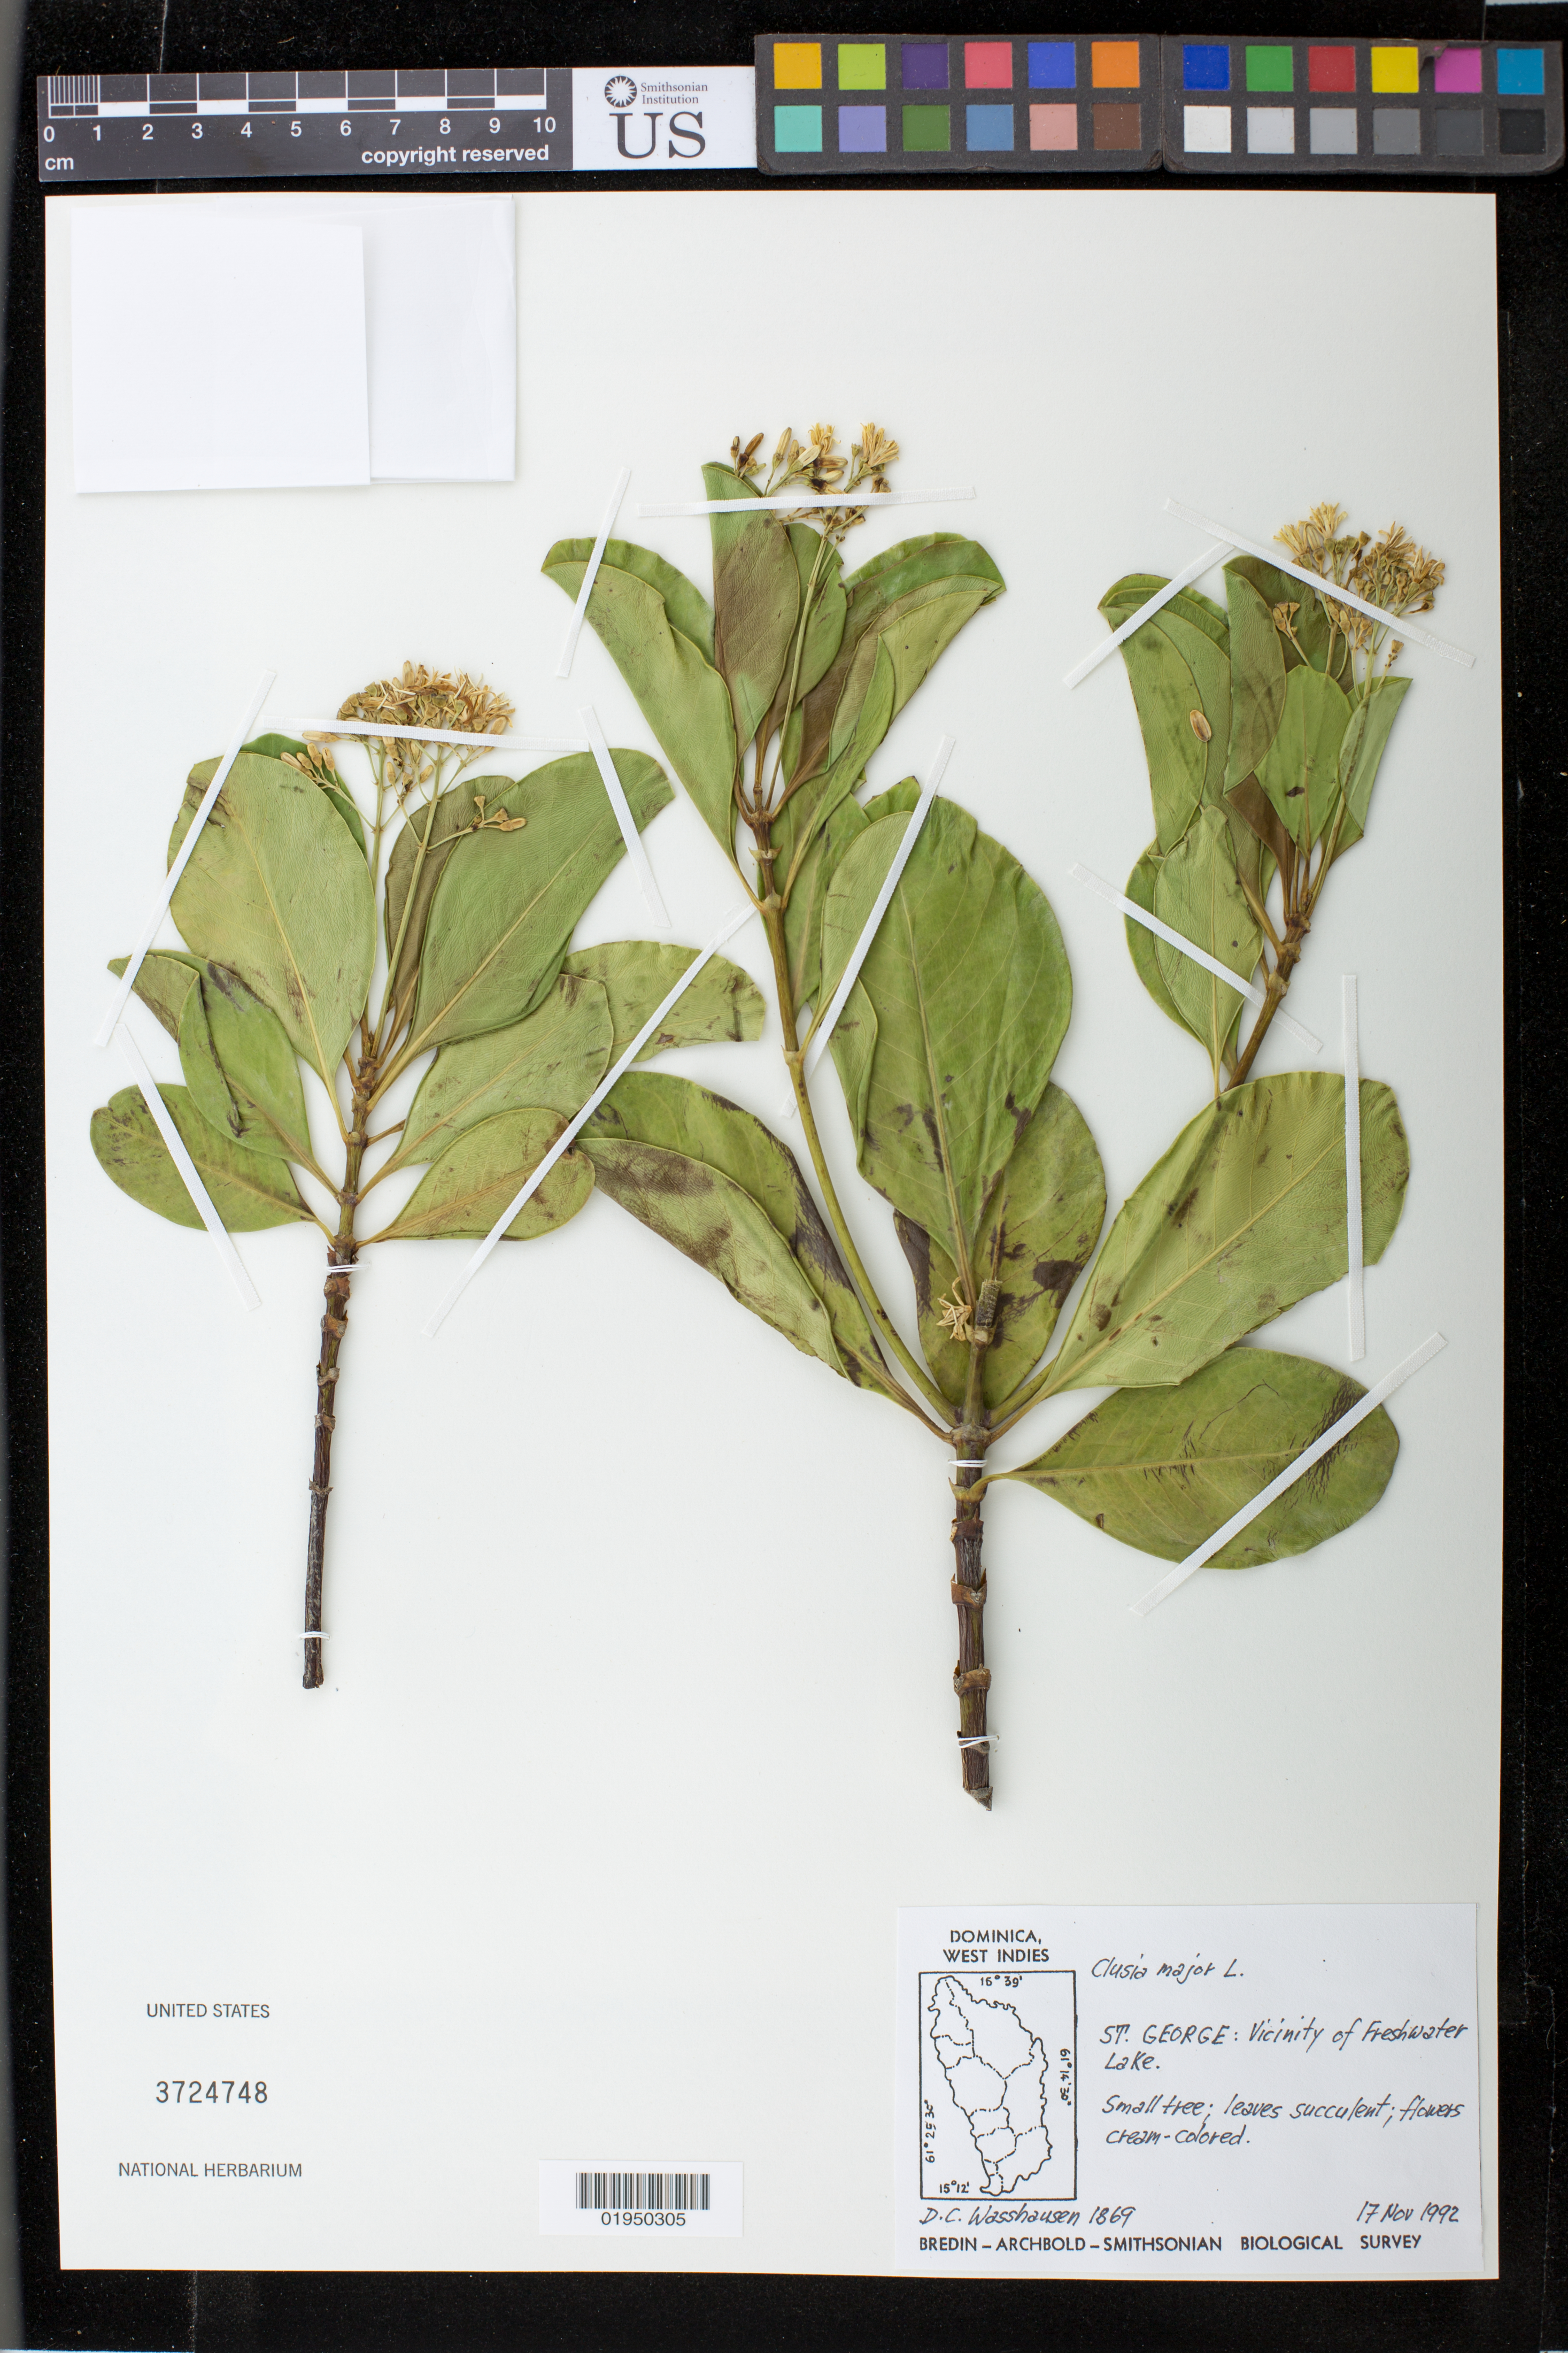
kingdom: Plantae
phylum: Tracheophyta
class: Magnoliopsida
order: Gentianales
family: Rubiaceae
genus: Erithalis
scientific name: Erithalis fruticosa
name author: L.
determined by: Acevedo-Rodríguez, P., (BOT), Smithsonian Institution - National Museum of Natural History (UNITED STATES)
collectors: D. C. Wasshausen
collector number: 1869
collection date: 1992-11-17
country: Dominica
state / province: St. George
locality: vicinity of Freshwater Lake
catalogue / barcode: US 3724748